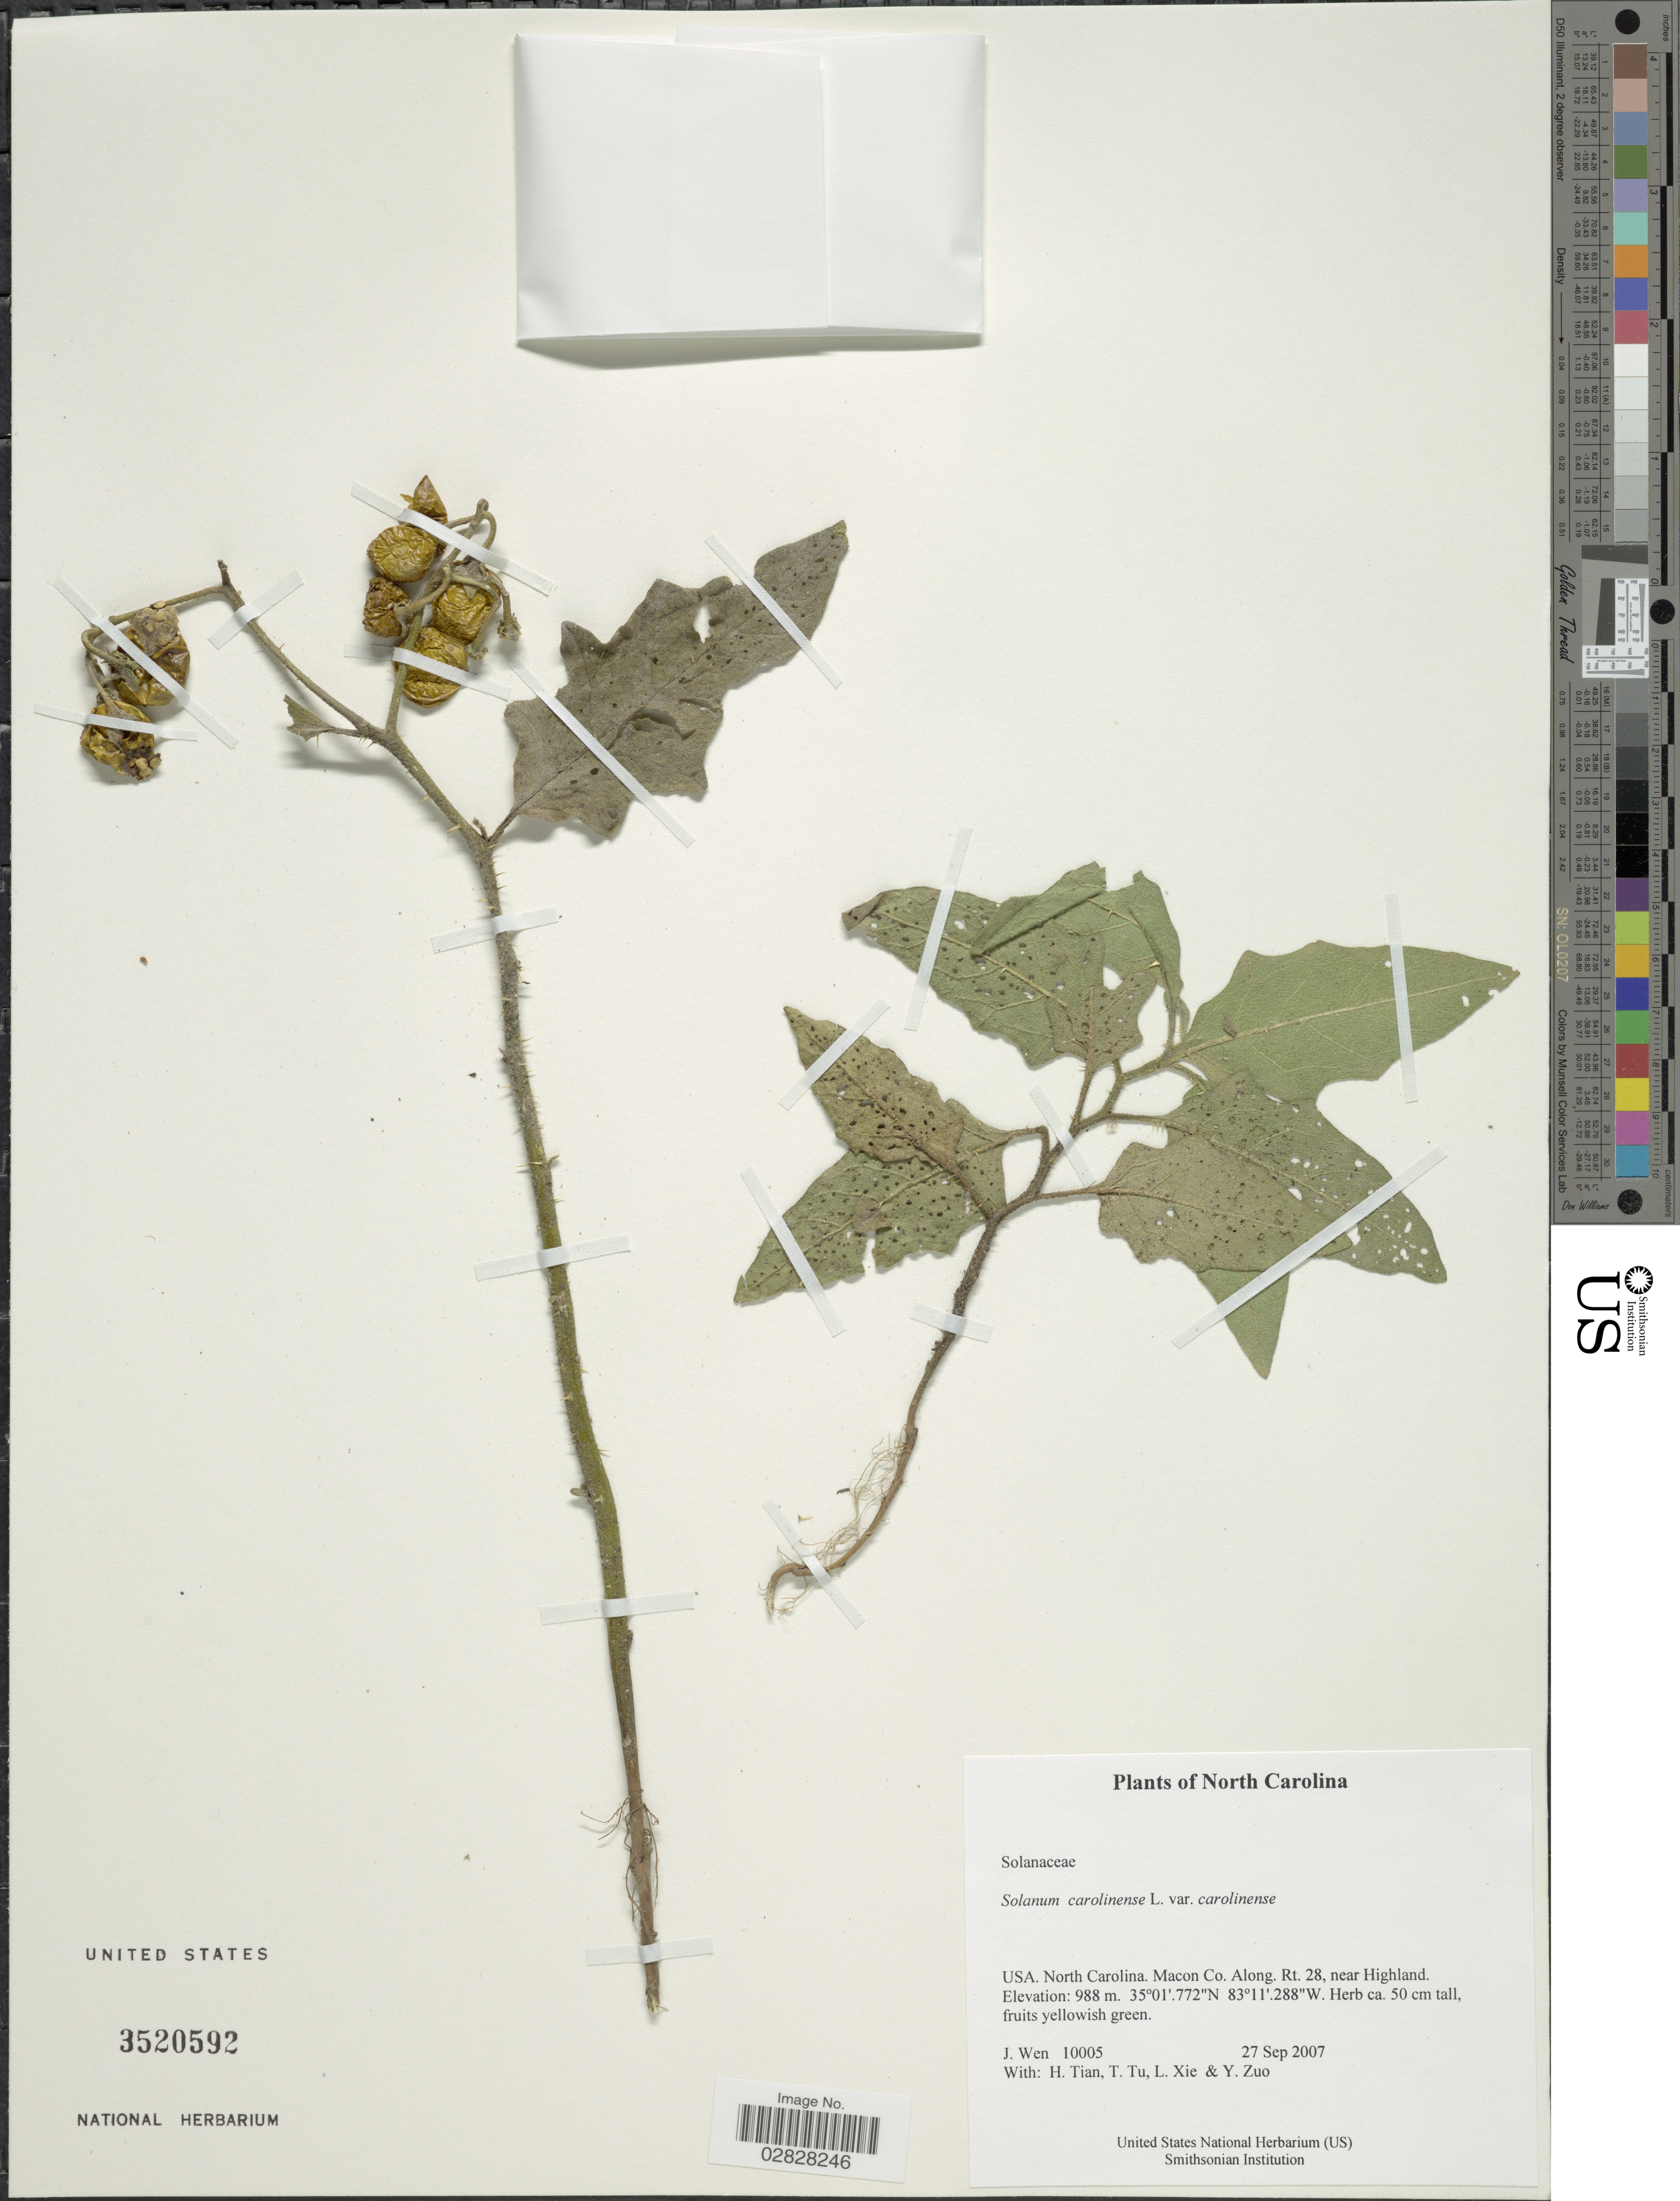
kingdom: Plantae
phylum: Tracheophyta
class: Magnoliopsida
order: Solanales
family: Solanaceae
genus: Solanum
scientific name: Solanum carolinense var. carolinense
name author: L.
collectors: J. Wen, H. Tian, T. Tu, L. Xie & Y. Zuo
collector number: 10005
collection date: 2007-09-27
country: United States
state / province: North Carolina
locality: Macon Co. Along. Rt. 28, near Highland.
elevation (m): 988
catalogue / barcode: US 3520592